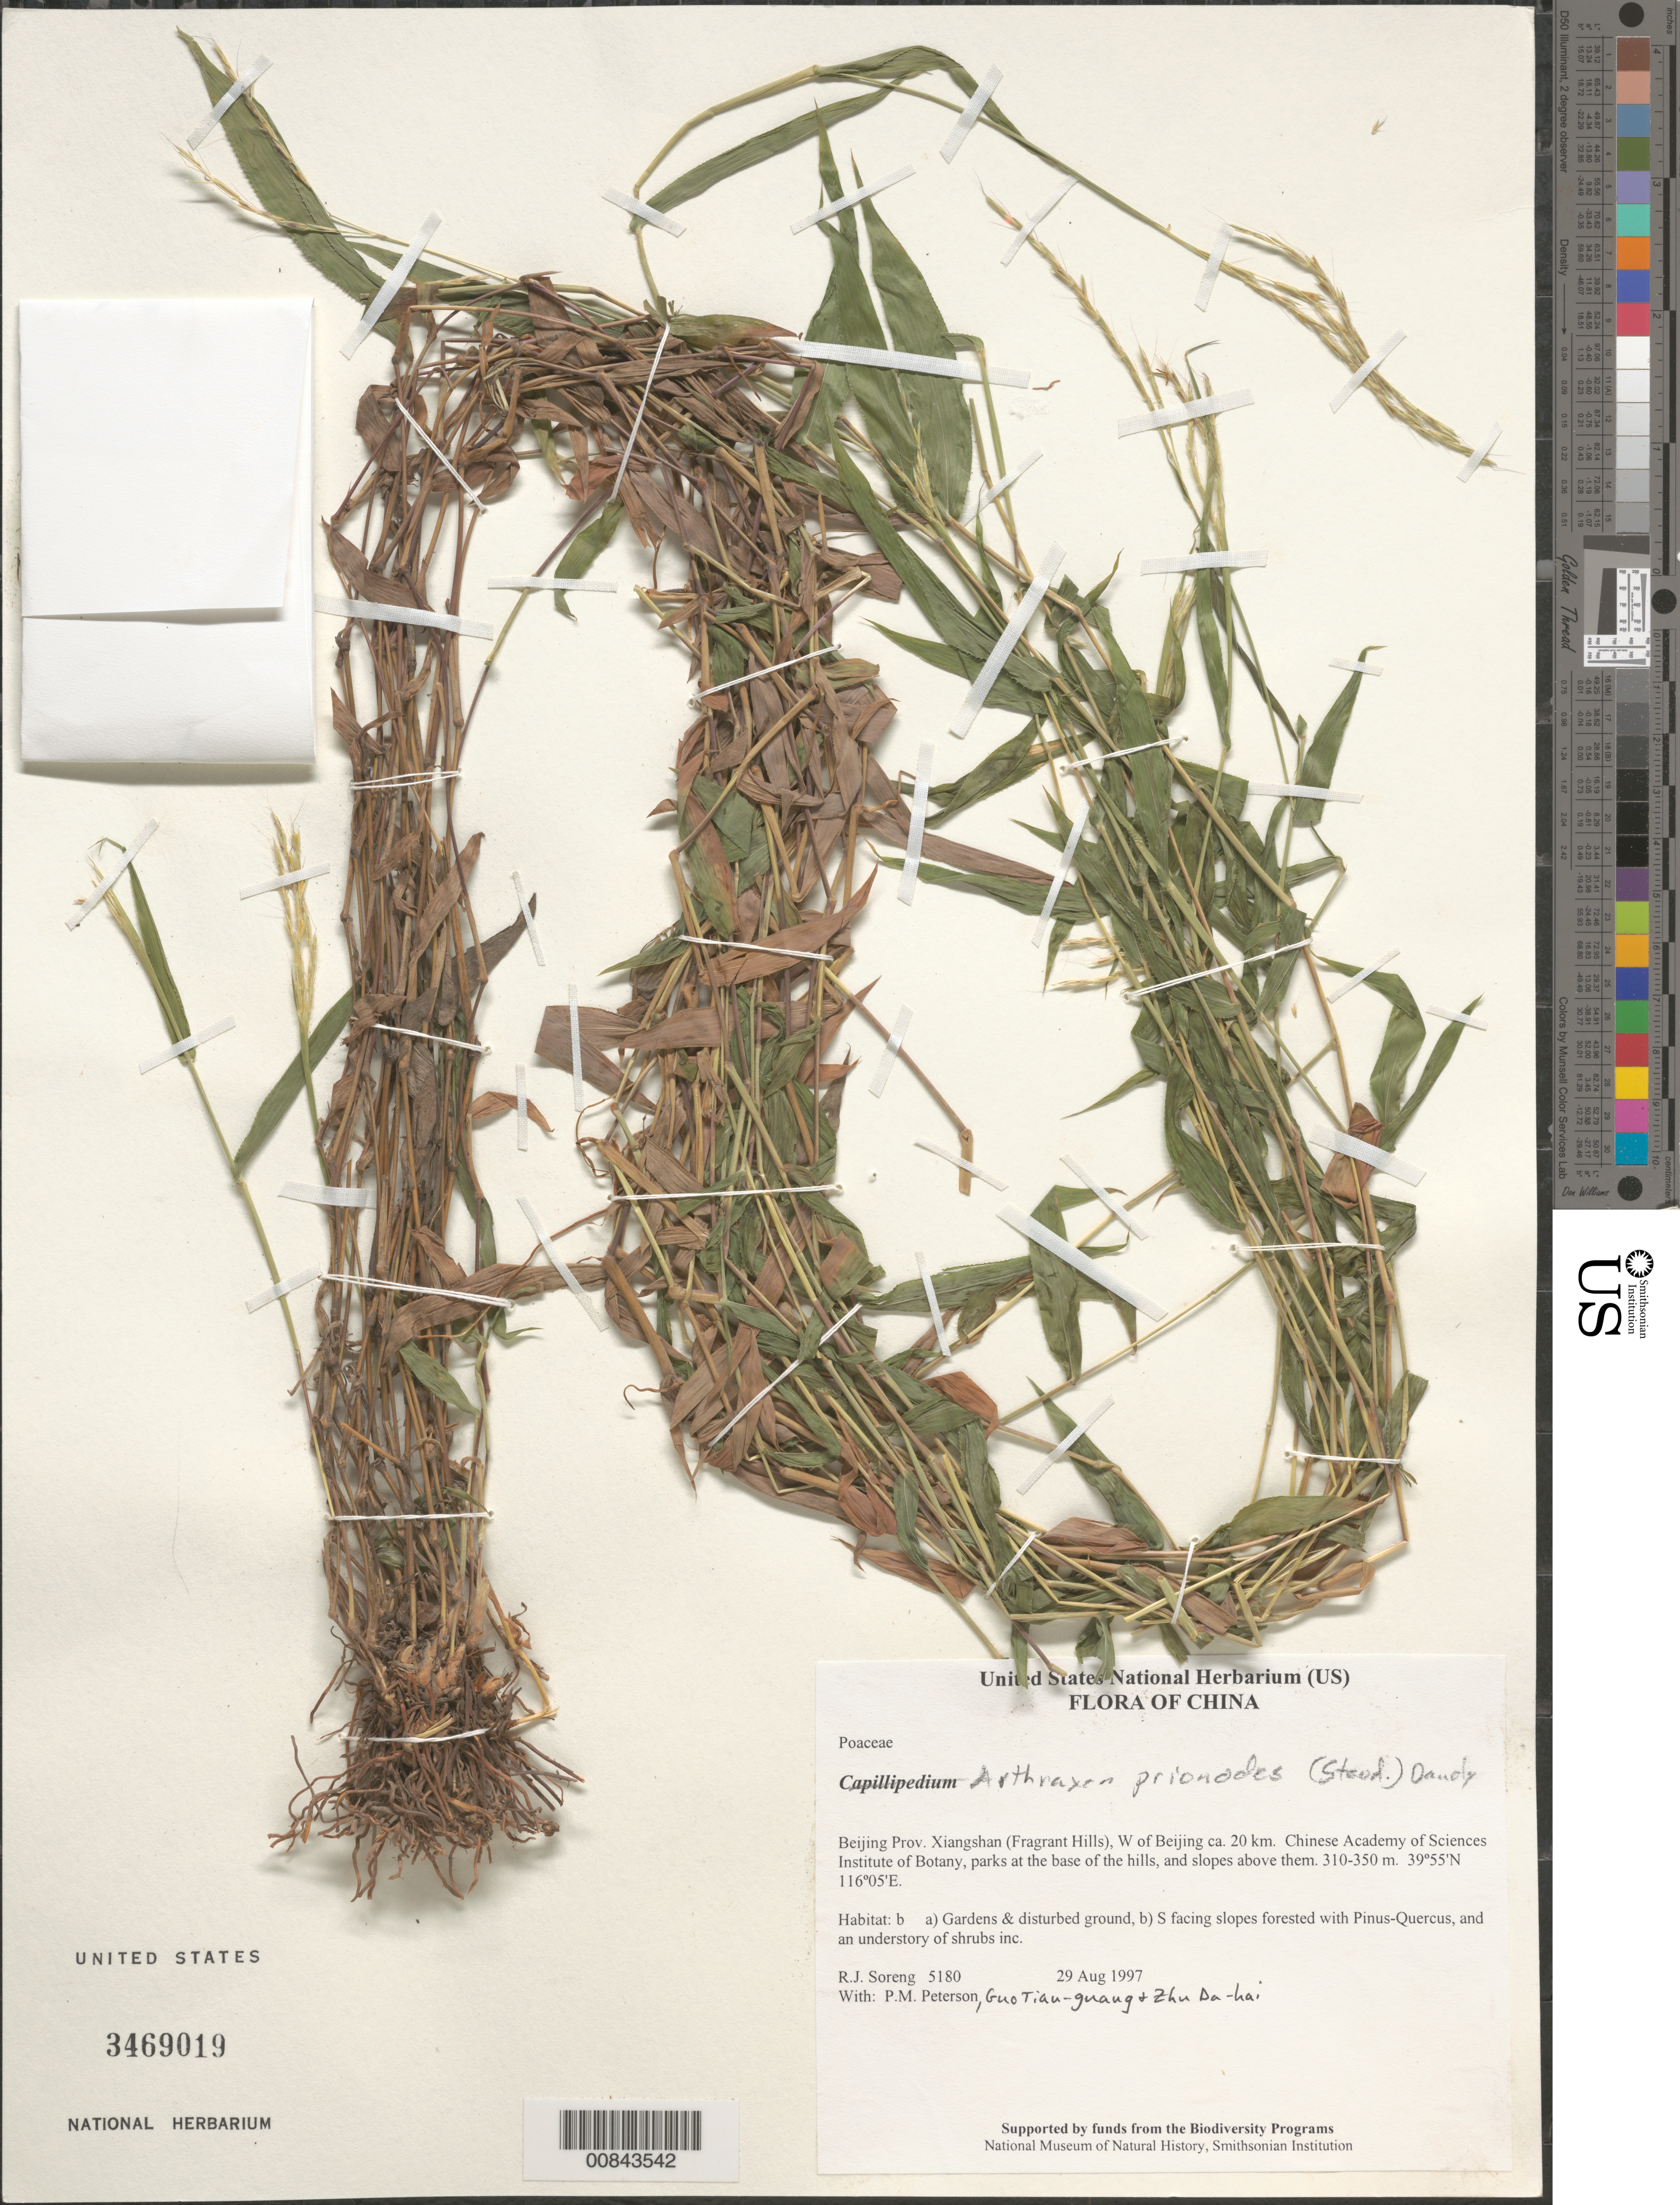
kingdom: Plantae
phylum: Tracheophyta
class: Liliopsida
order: Poales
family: Poaceae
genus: Arthraxon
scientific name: Arthraxon prionodes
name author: (Steud.) Dandy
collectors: R. J. Soreng, P. M. Peterson & Zhu Da-hai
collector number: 5180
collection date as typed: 29 Aug 1997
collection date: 1997-08-29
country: China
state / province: Beijing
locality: Xiangshan (Fragrant Hills), W of Beijing ca. 20 km Chinese Academy of Sciences Institute of Botany, parks at the base of the hills, and slopes above them.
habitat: Habitat: b a) Gardens & disturbed ground, b) S facing slopes forested with Pinus-Quercus, and an understory of shrubs inc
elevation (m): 310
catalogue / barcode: US 3469019